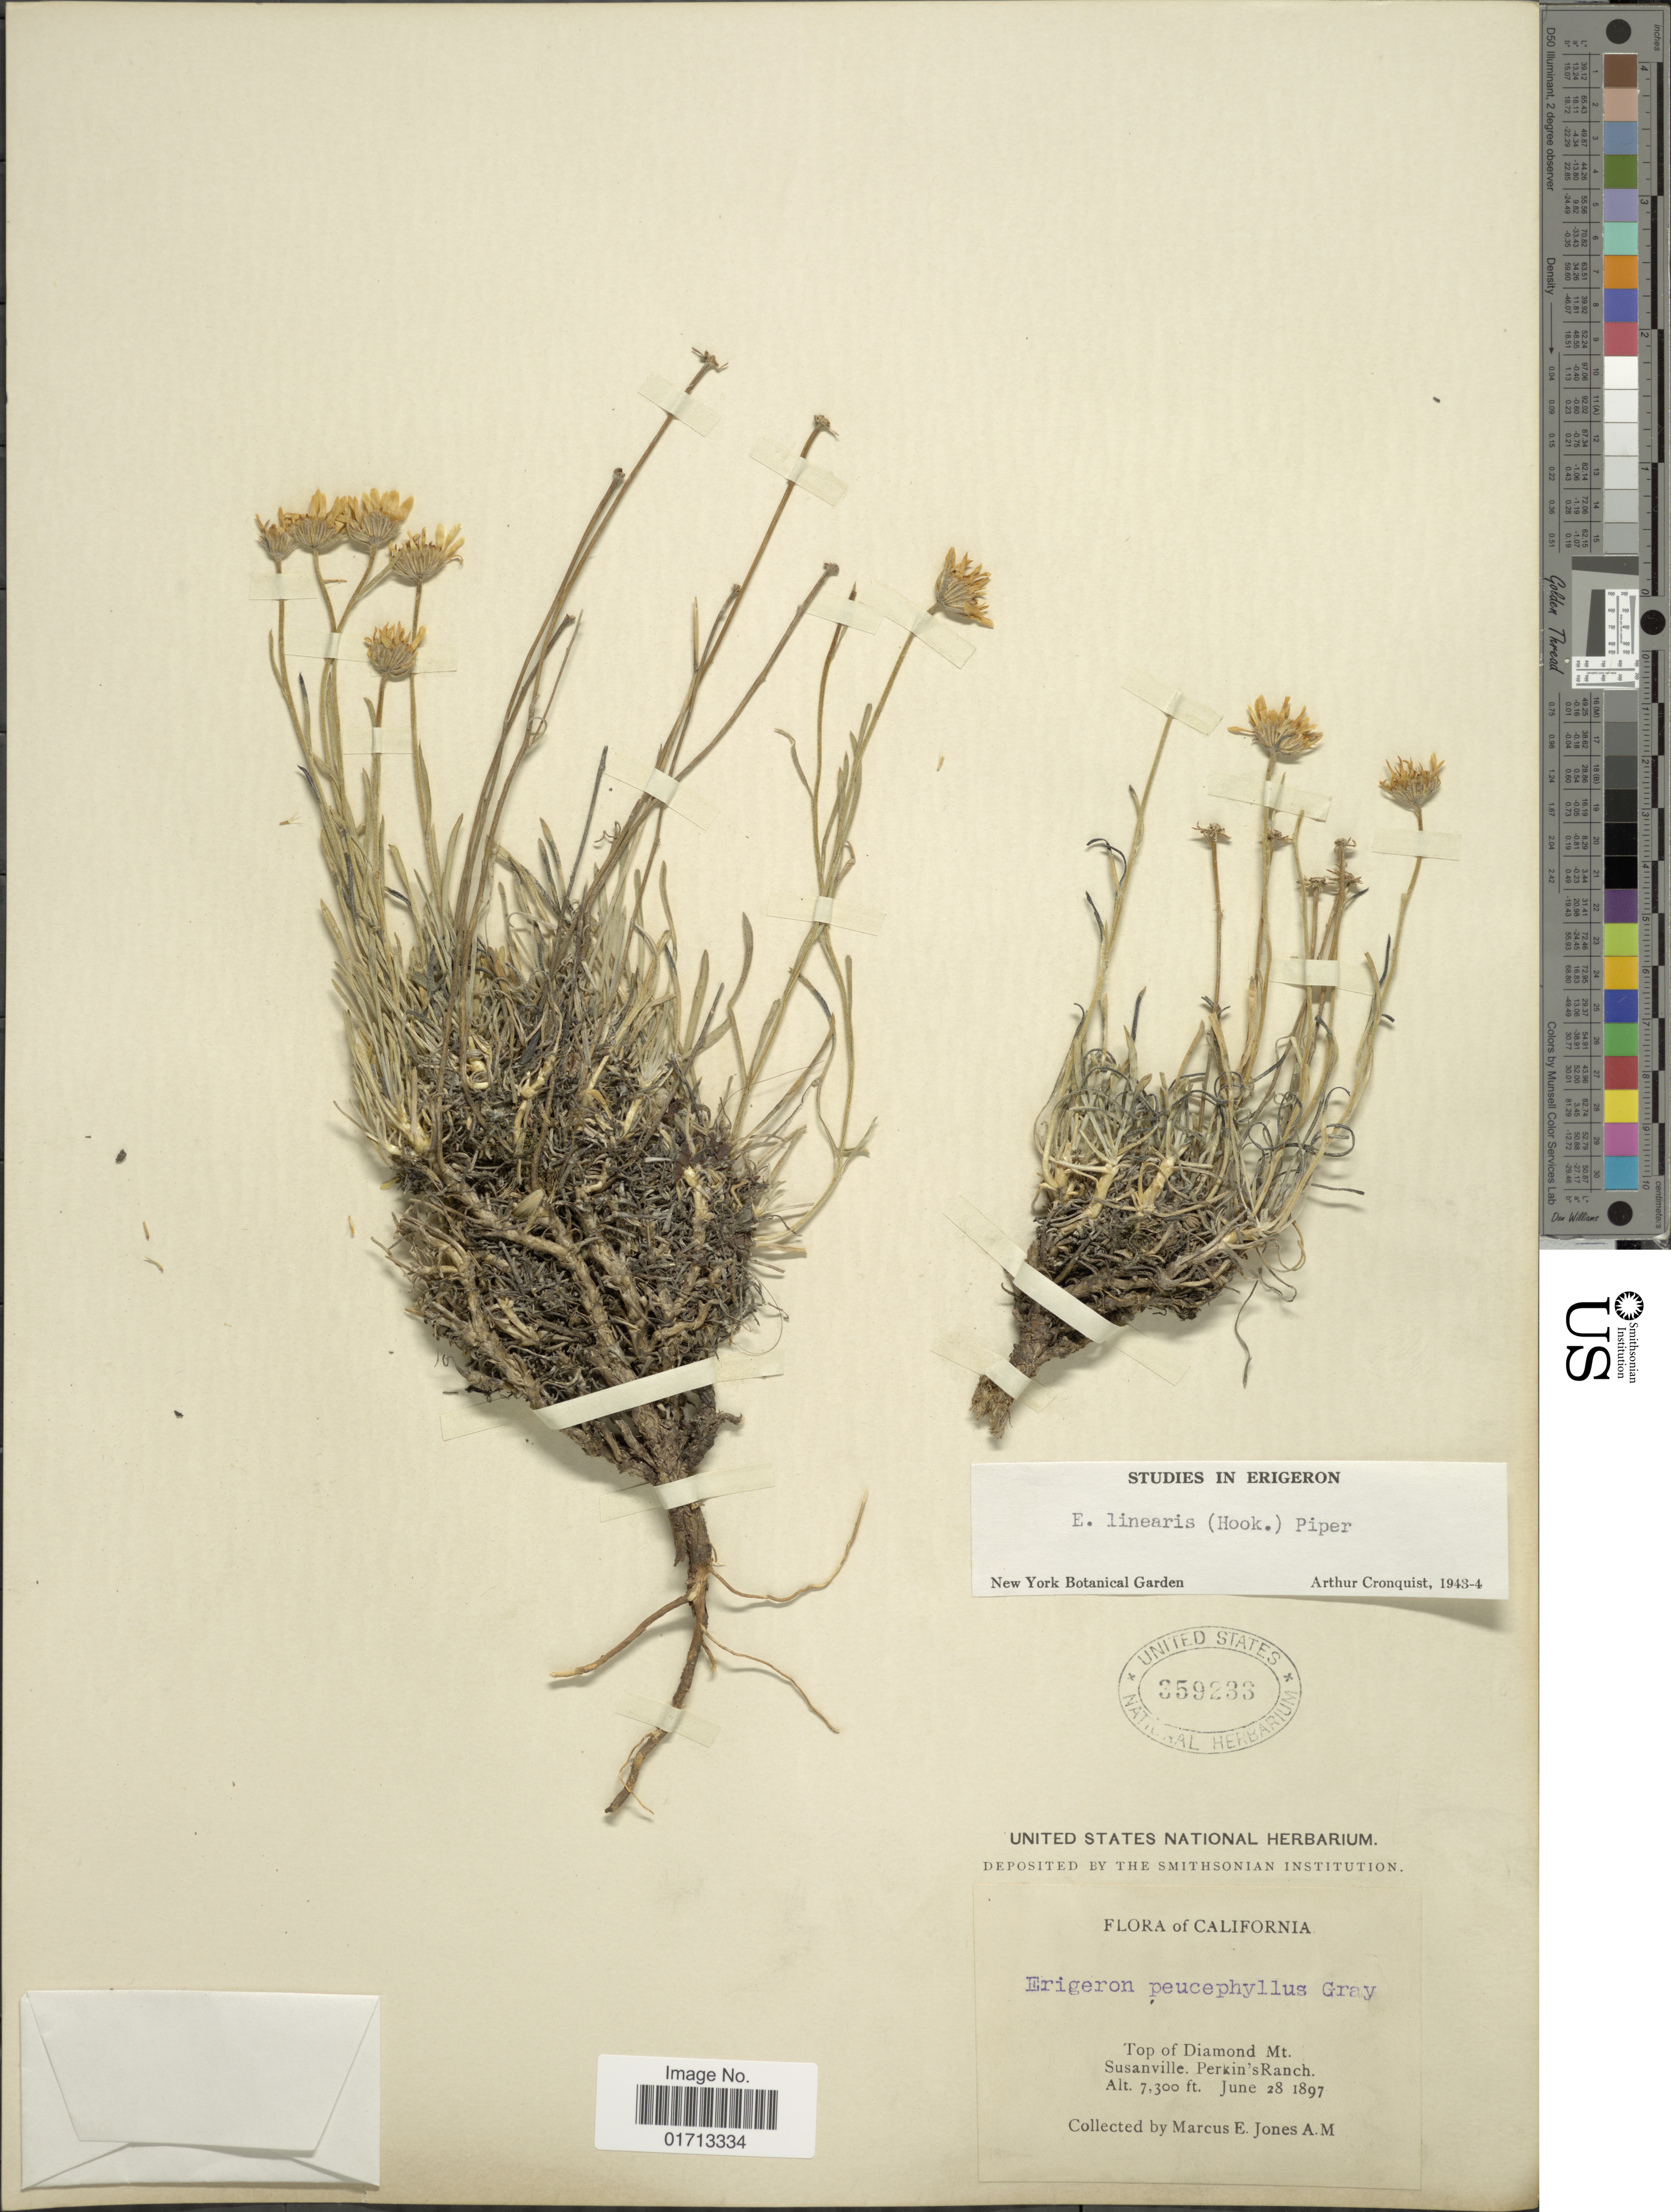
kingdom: Plantae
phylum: Tracheophyta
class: Magnoliopsida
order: Asterales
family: Asteraceae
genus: Erigeron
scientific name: Erigeron linearis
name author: (Hook.) Piper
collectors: M. E. Jones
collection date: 1897-06-28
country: United States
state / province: California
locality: Top of Diamond Mt. Susanville, Perkin's Ranch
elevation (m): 2225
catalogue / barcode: US 359236